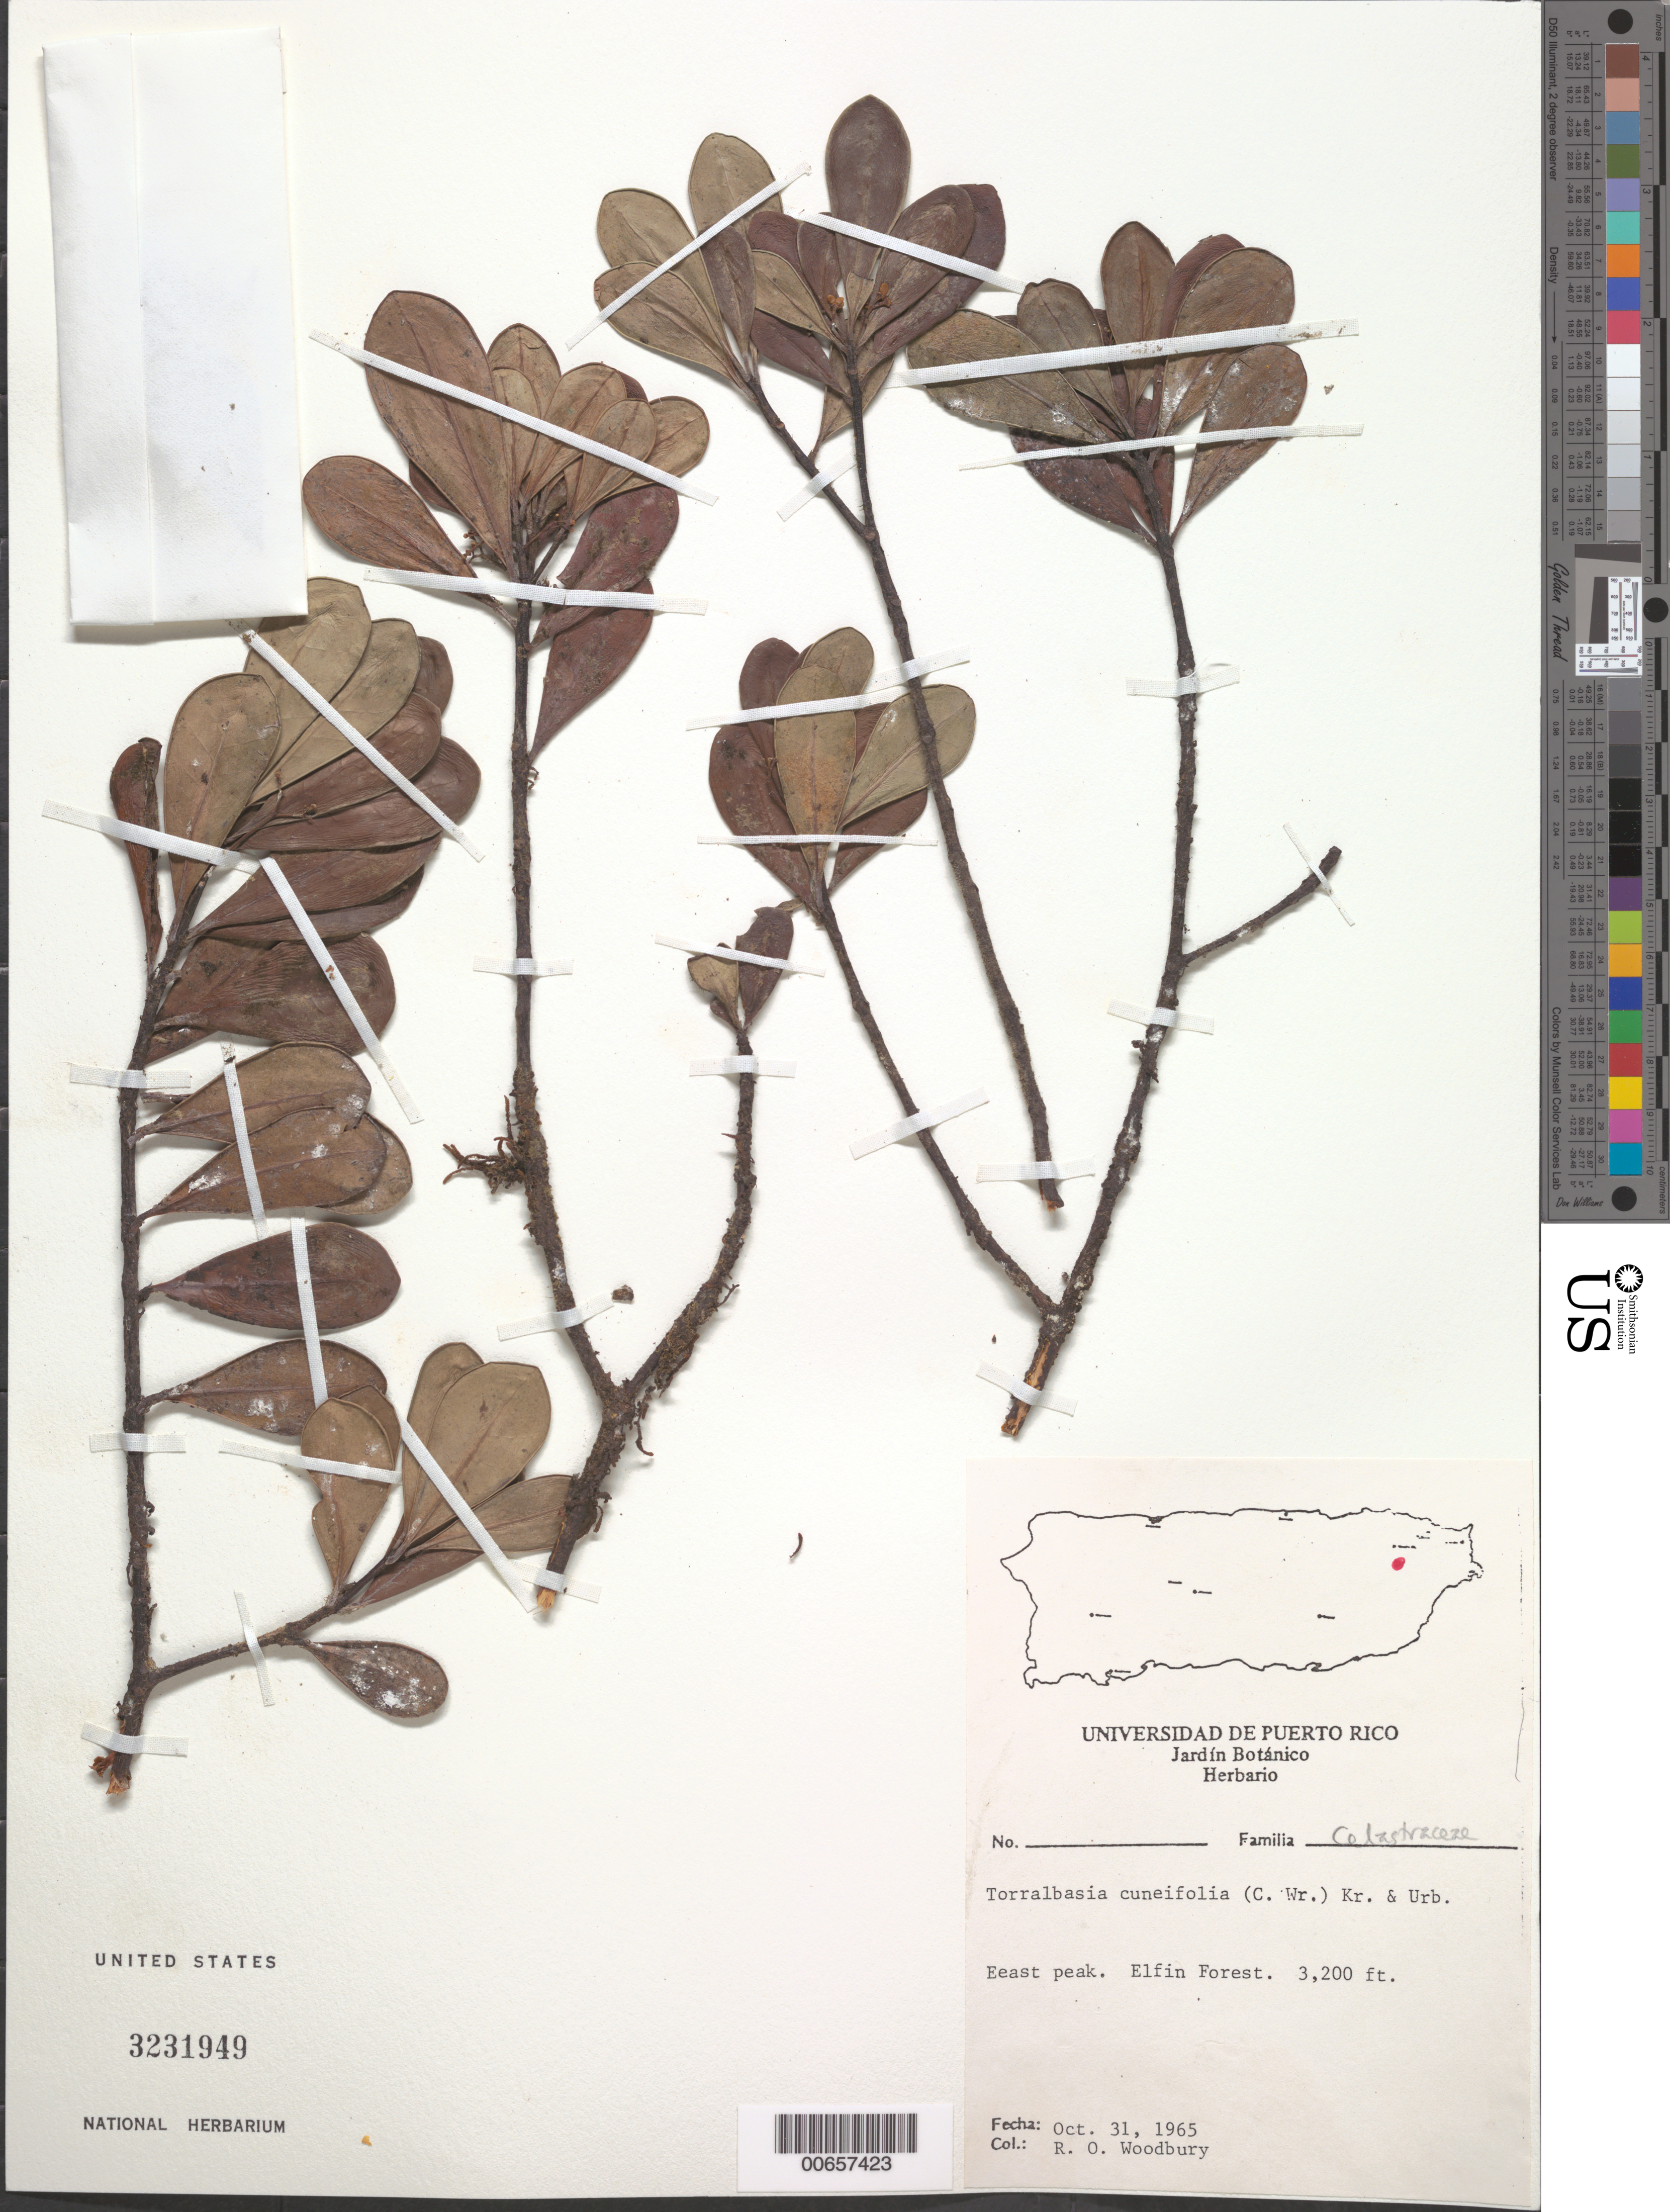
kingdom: Plantae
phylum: Tracheophyta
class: Magnoliopsida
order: Celastrales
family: Celastraceae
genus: Torralbasia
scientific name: Torralbasia cuneifolia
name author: (C. Wright ex Griseb.) Krug & Urb.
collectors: R. O. Woodbury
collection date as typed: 31 Oct 1965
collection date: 1965-10-31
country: Puerto Rico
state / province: Naguabo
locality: East Peak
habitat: Elfin forest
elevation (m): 975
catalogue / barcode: US 3231949